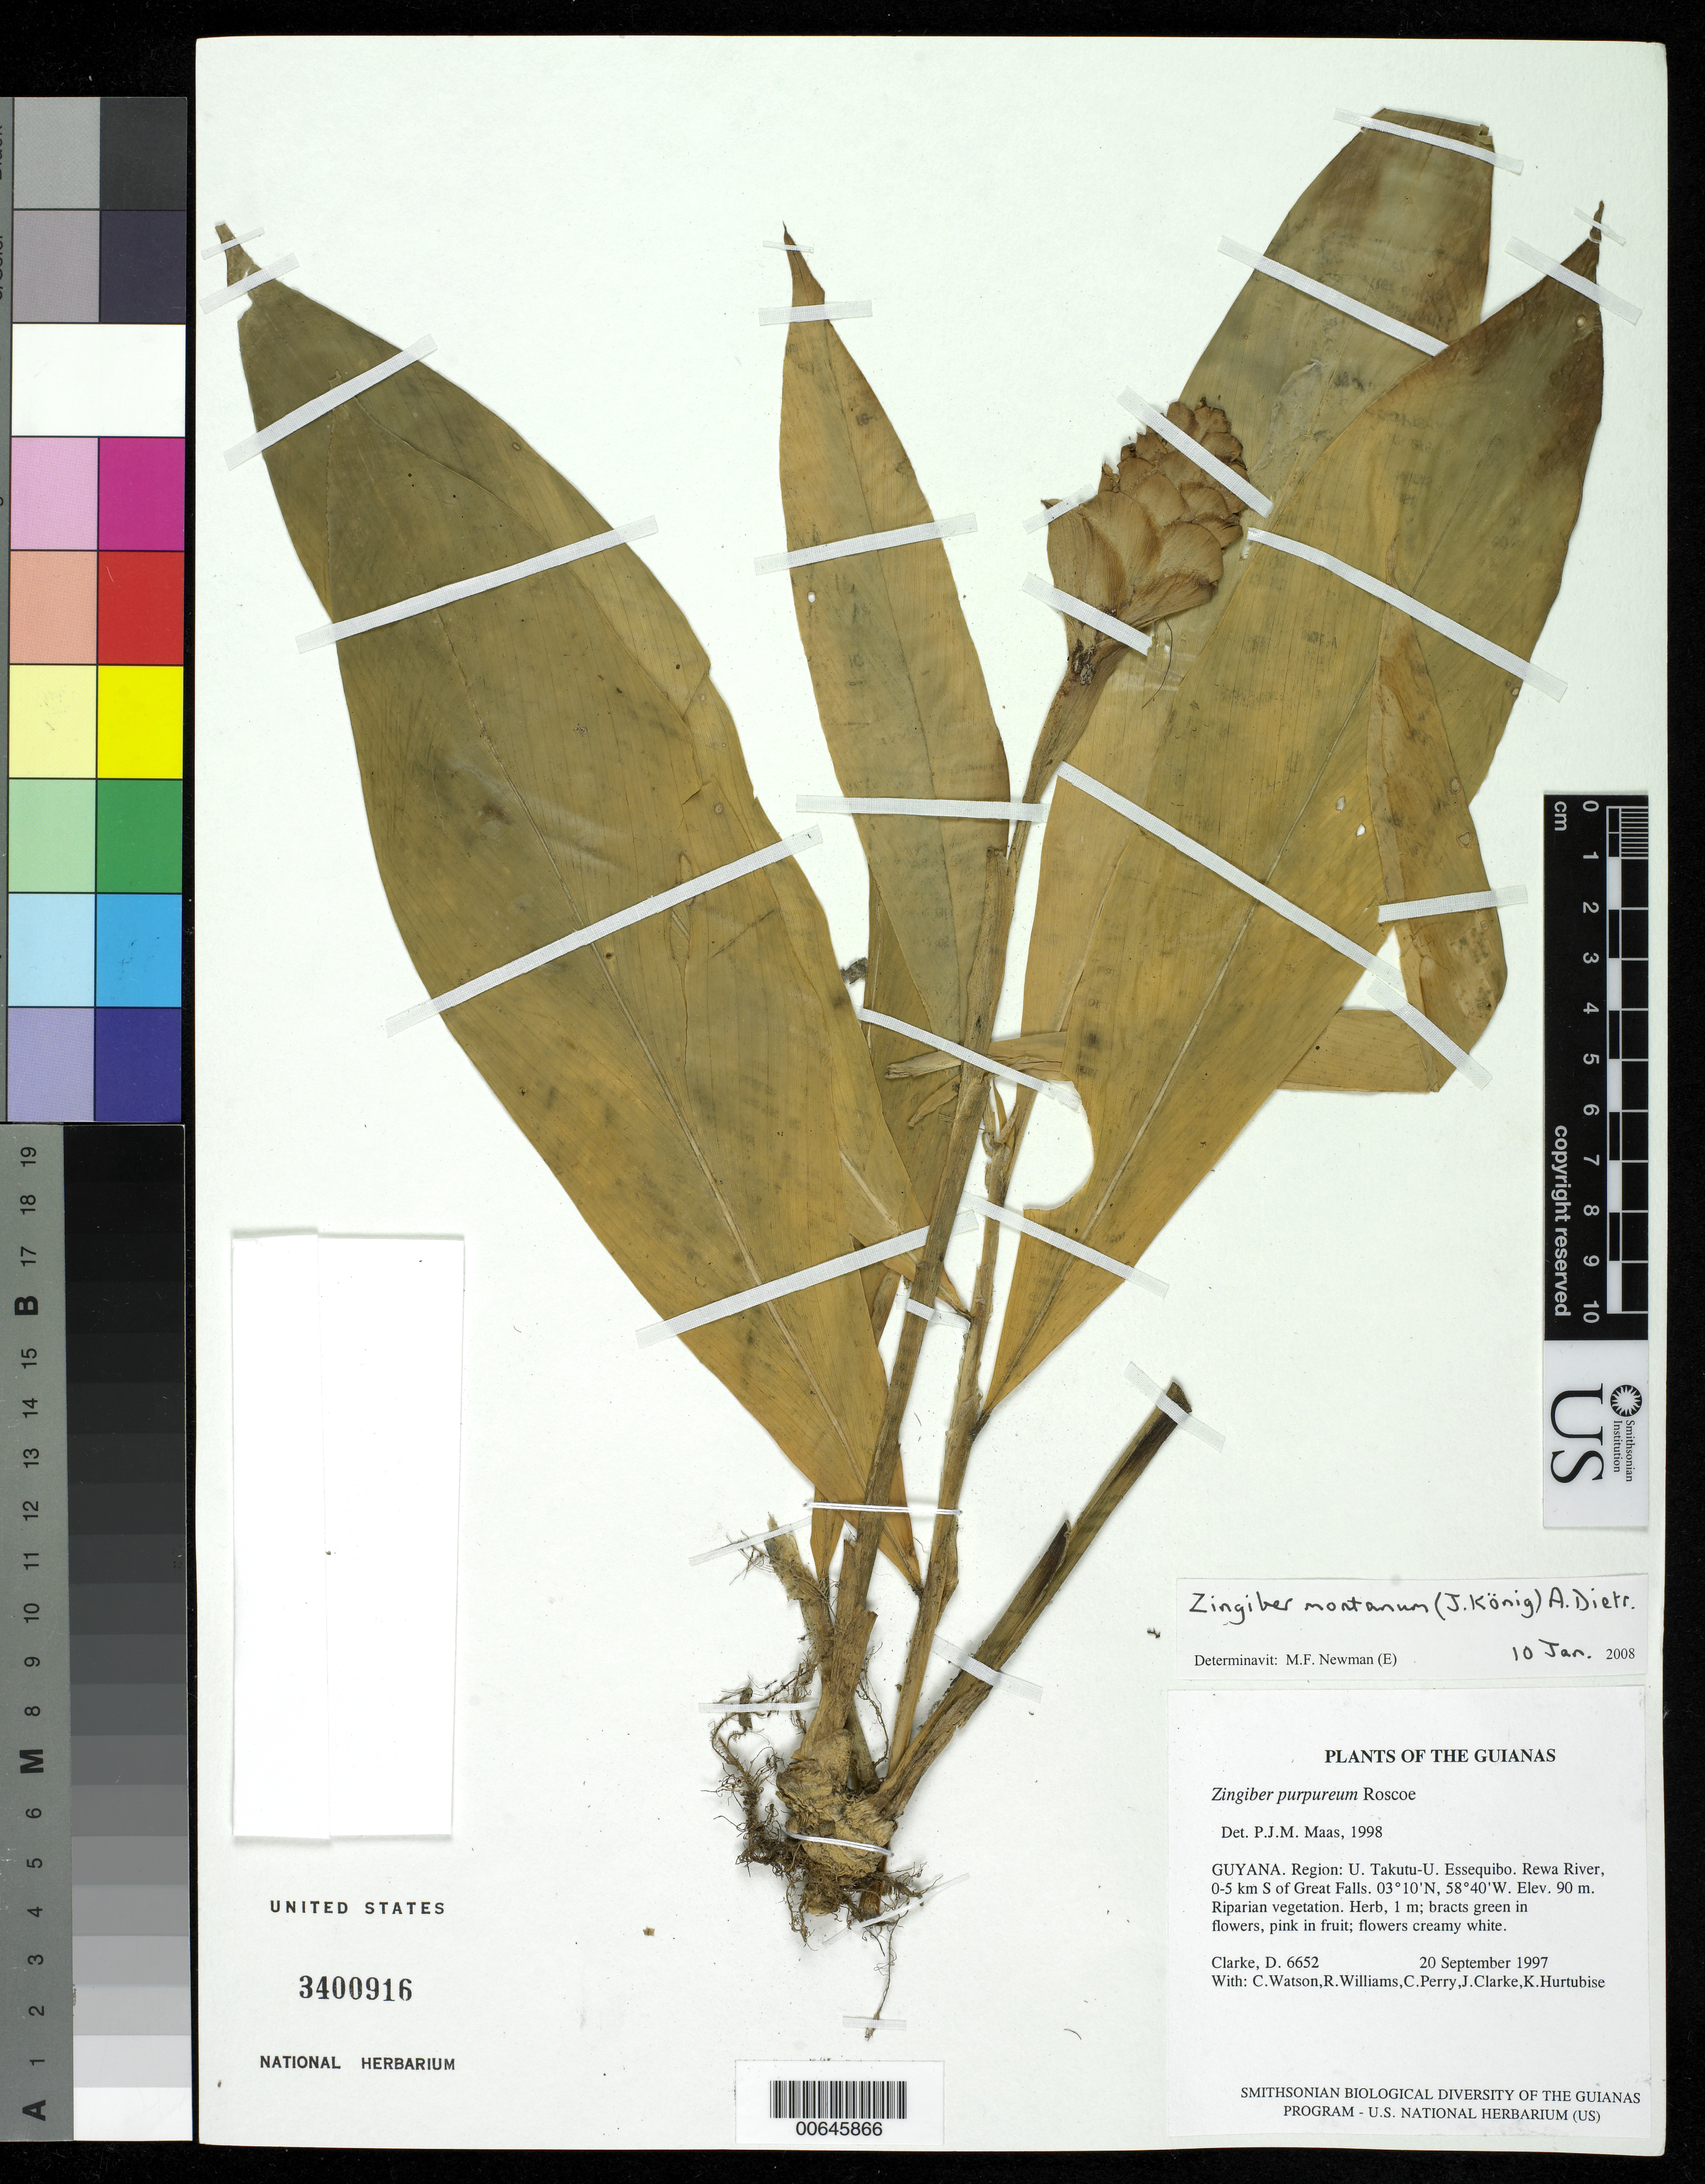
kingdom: Plantae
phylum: Tracheophyta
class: Liliopsida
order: Zingiberales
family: Zingiberaceae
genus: Zingiber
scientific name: Zingiber montanum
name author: (J. Koenig) Link ex A. Dietr.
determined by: Newman, M. F.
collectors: H. D. Clarke et al.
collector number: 6652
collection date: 1997-09-20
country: Guyana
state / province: U. Takutu-U. Essequibo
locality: Rewa river, 0-5 km S of Great Falls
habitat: Riparian vegetation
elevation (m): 90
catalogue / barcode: US 3400916